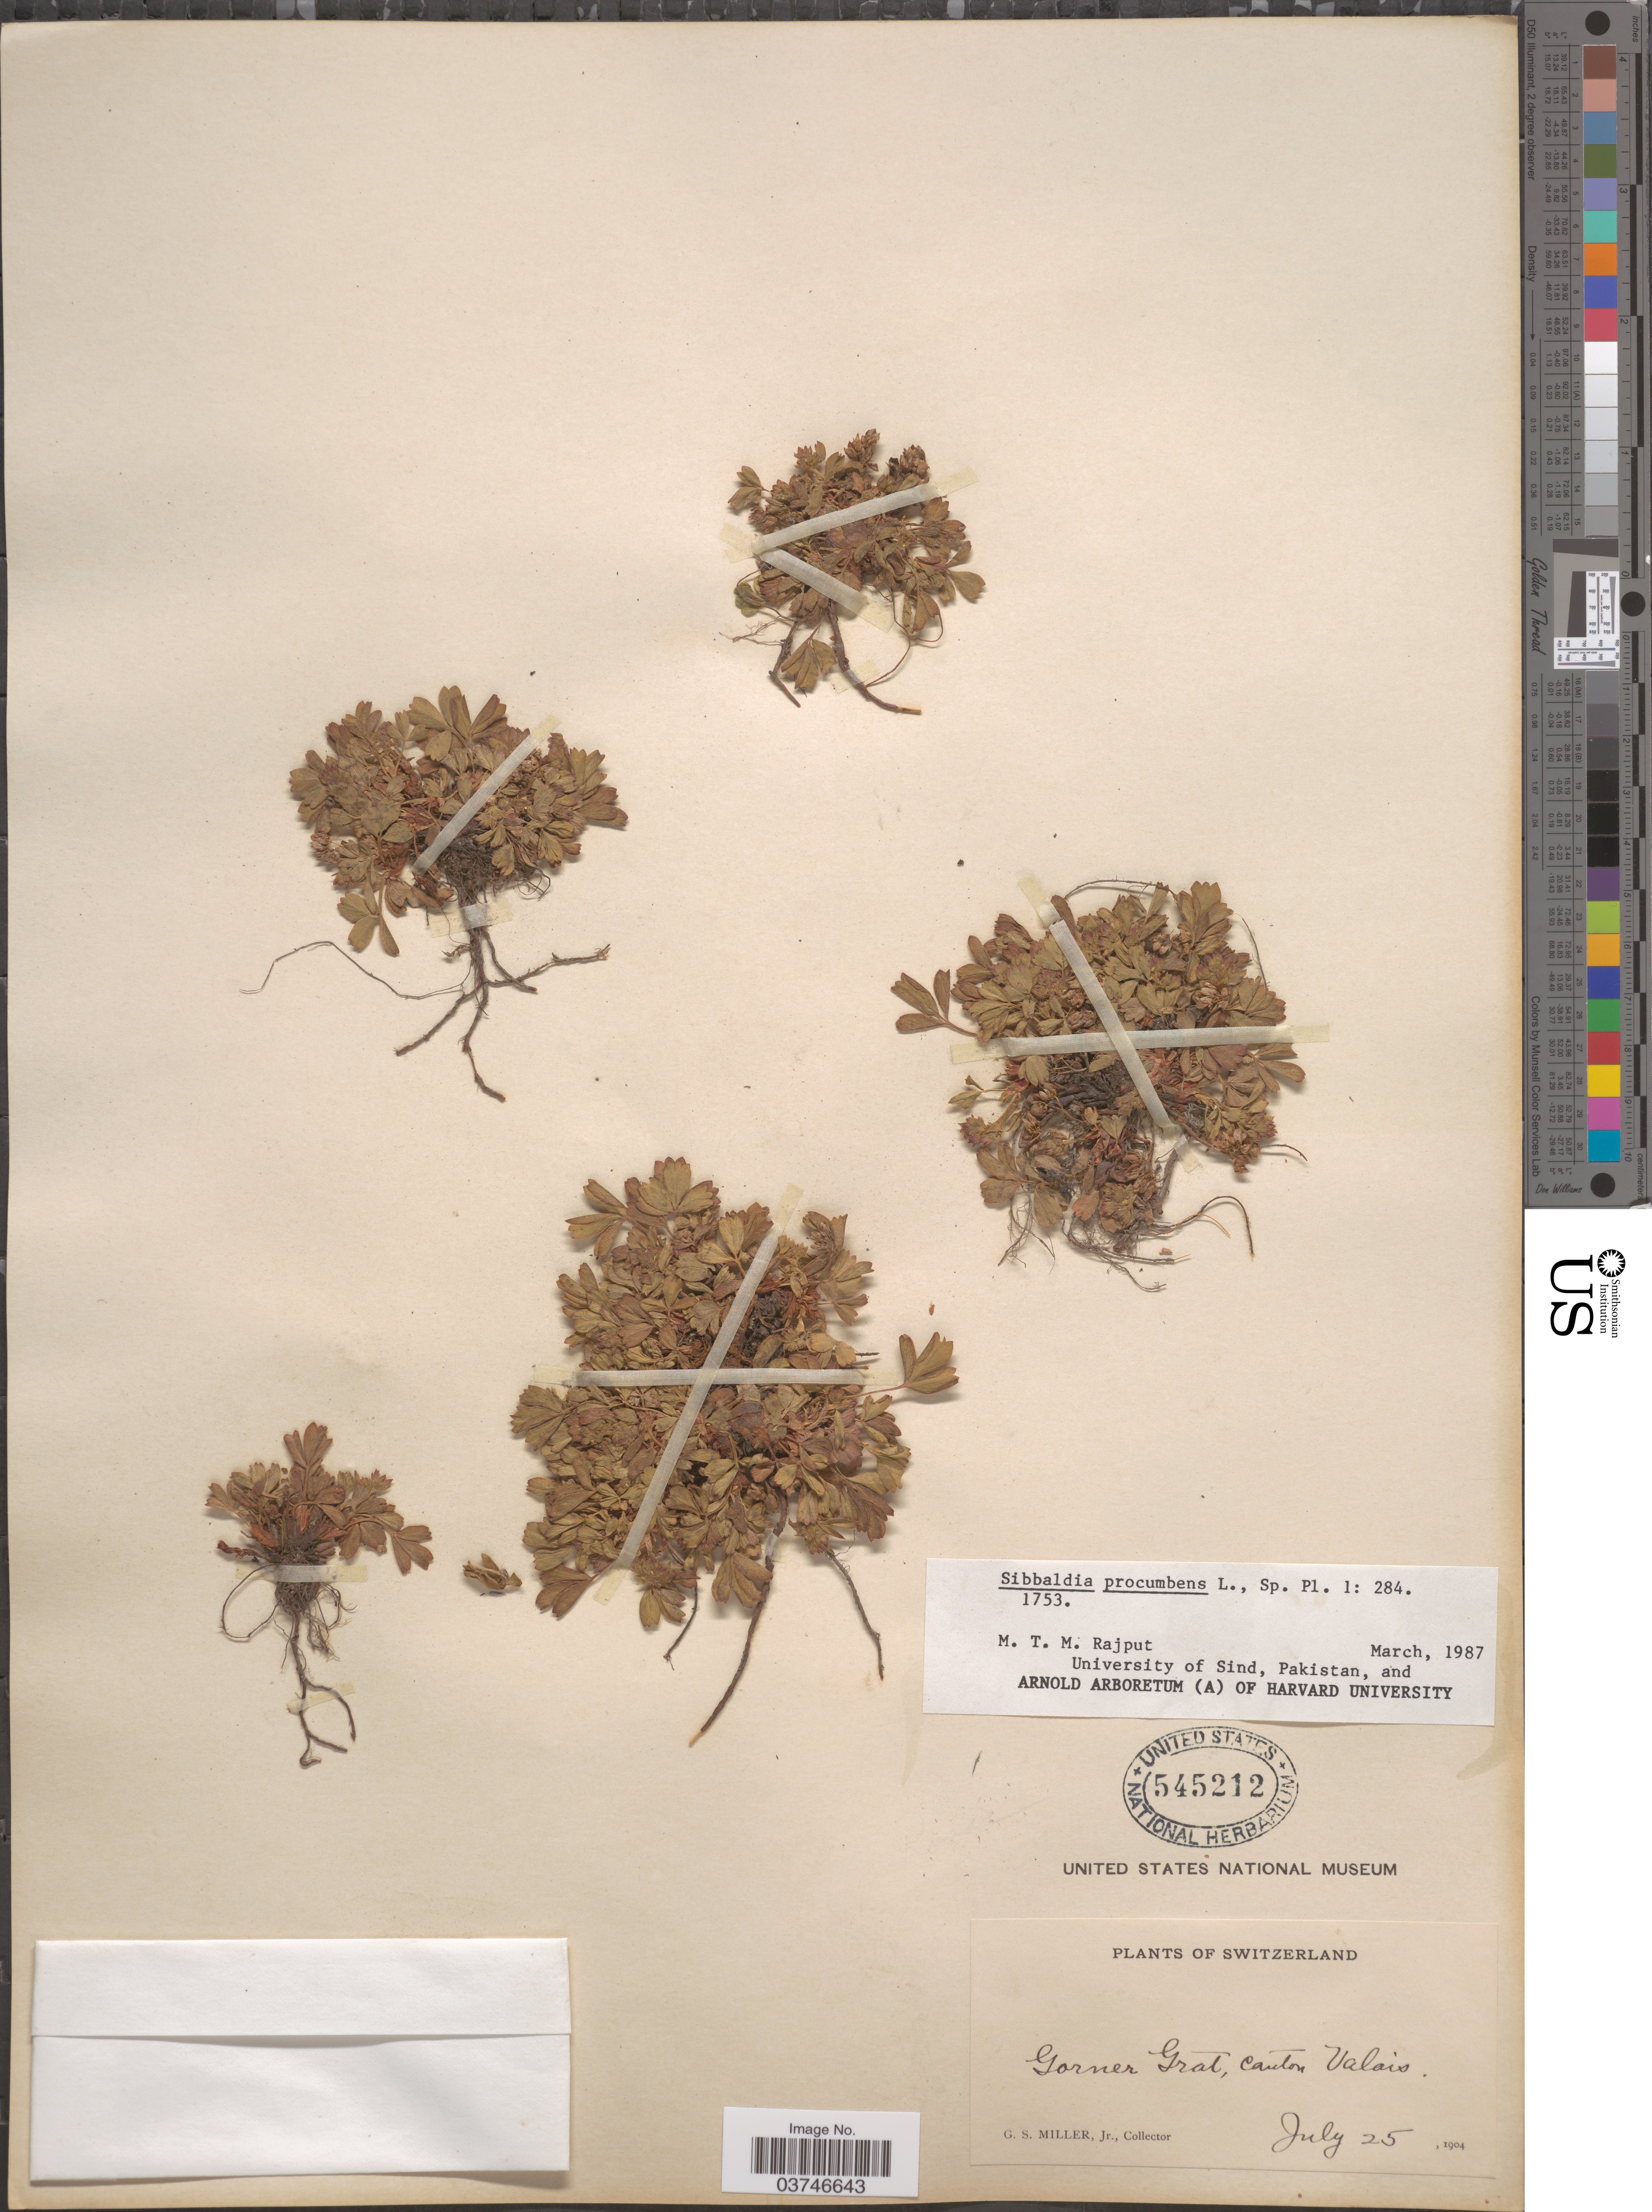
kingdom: Plantae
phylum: Tracheophyta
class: Magnoliopsida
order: Rosales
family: Rosaceae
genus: Sibbaldia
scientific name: Sibbaldia procumbens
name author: L.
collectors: G. S. Miller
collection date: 1904-07-25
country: Switzerland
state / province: Valais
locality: Gorner Grat, canton Valais.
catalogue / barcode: US 545212